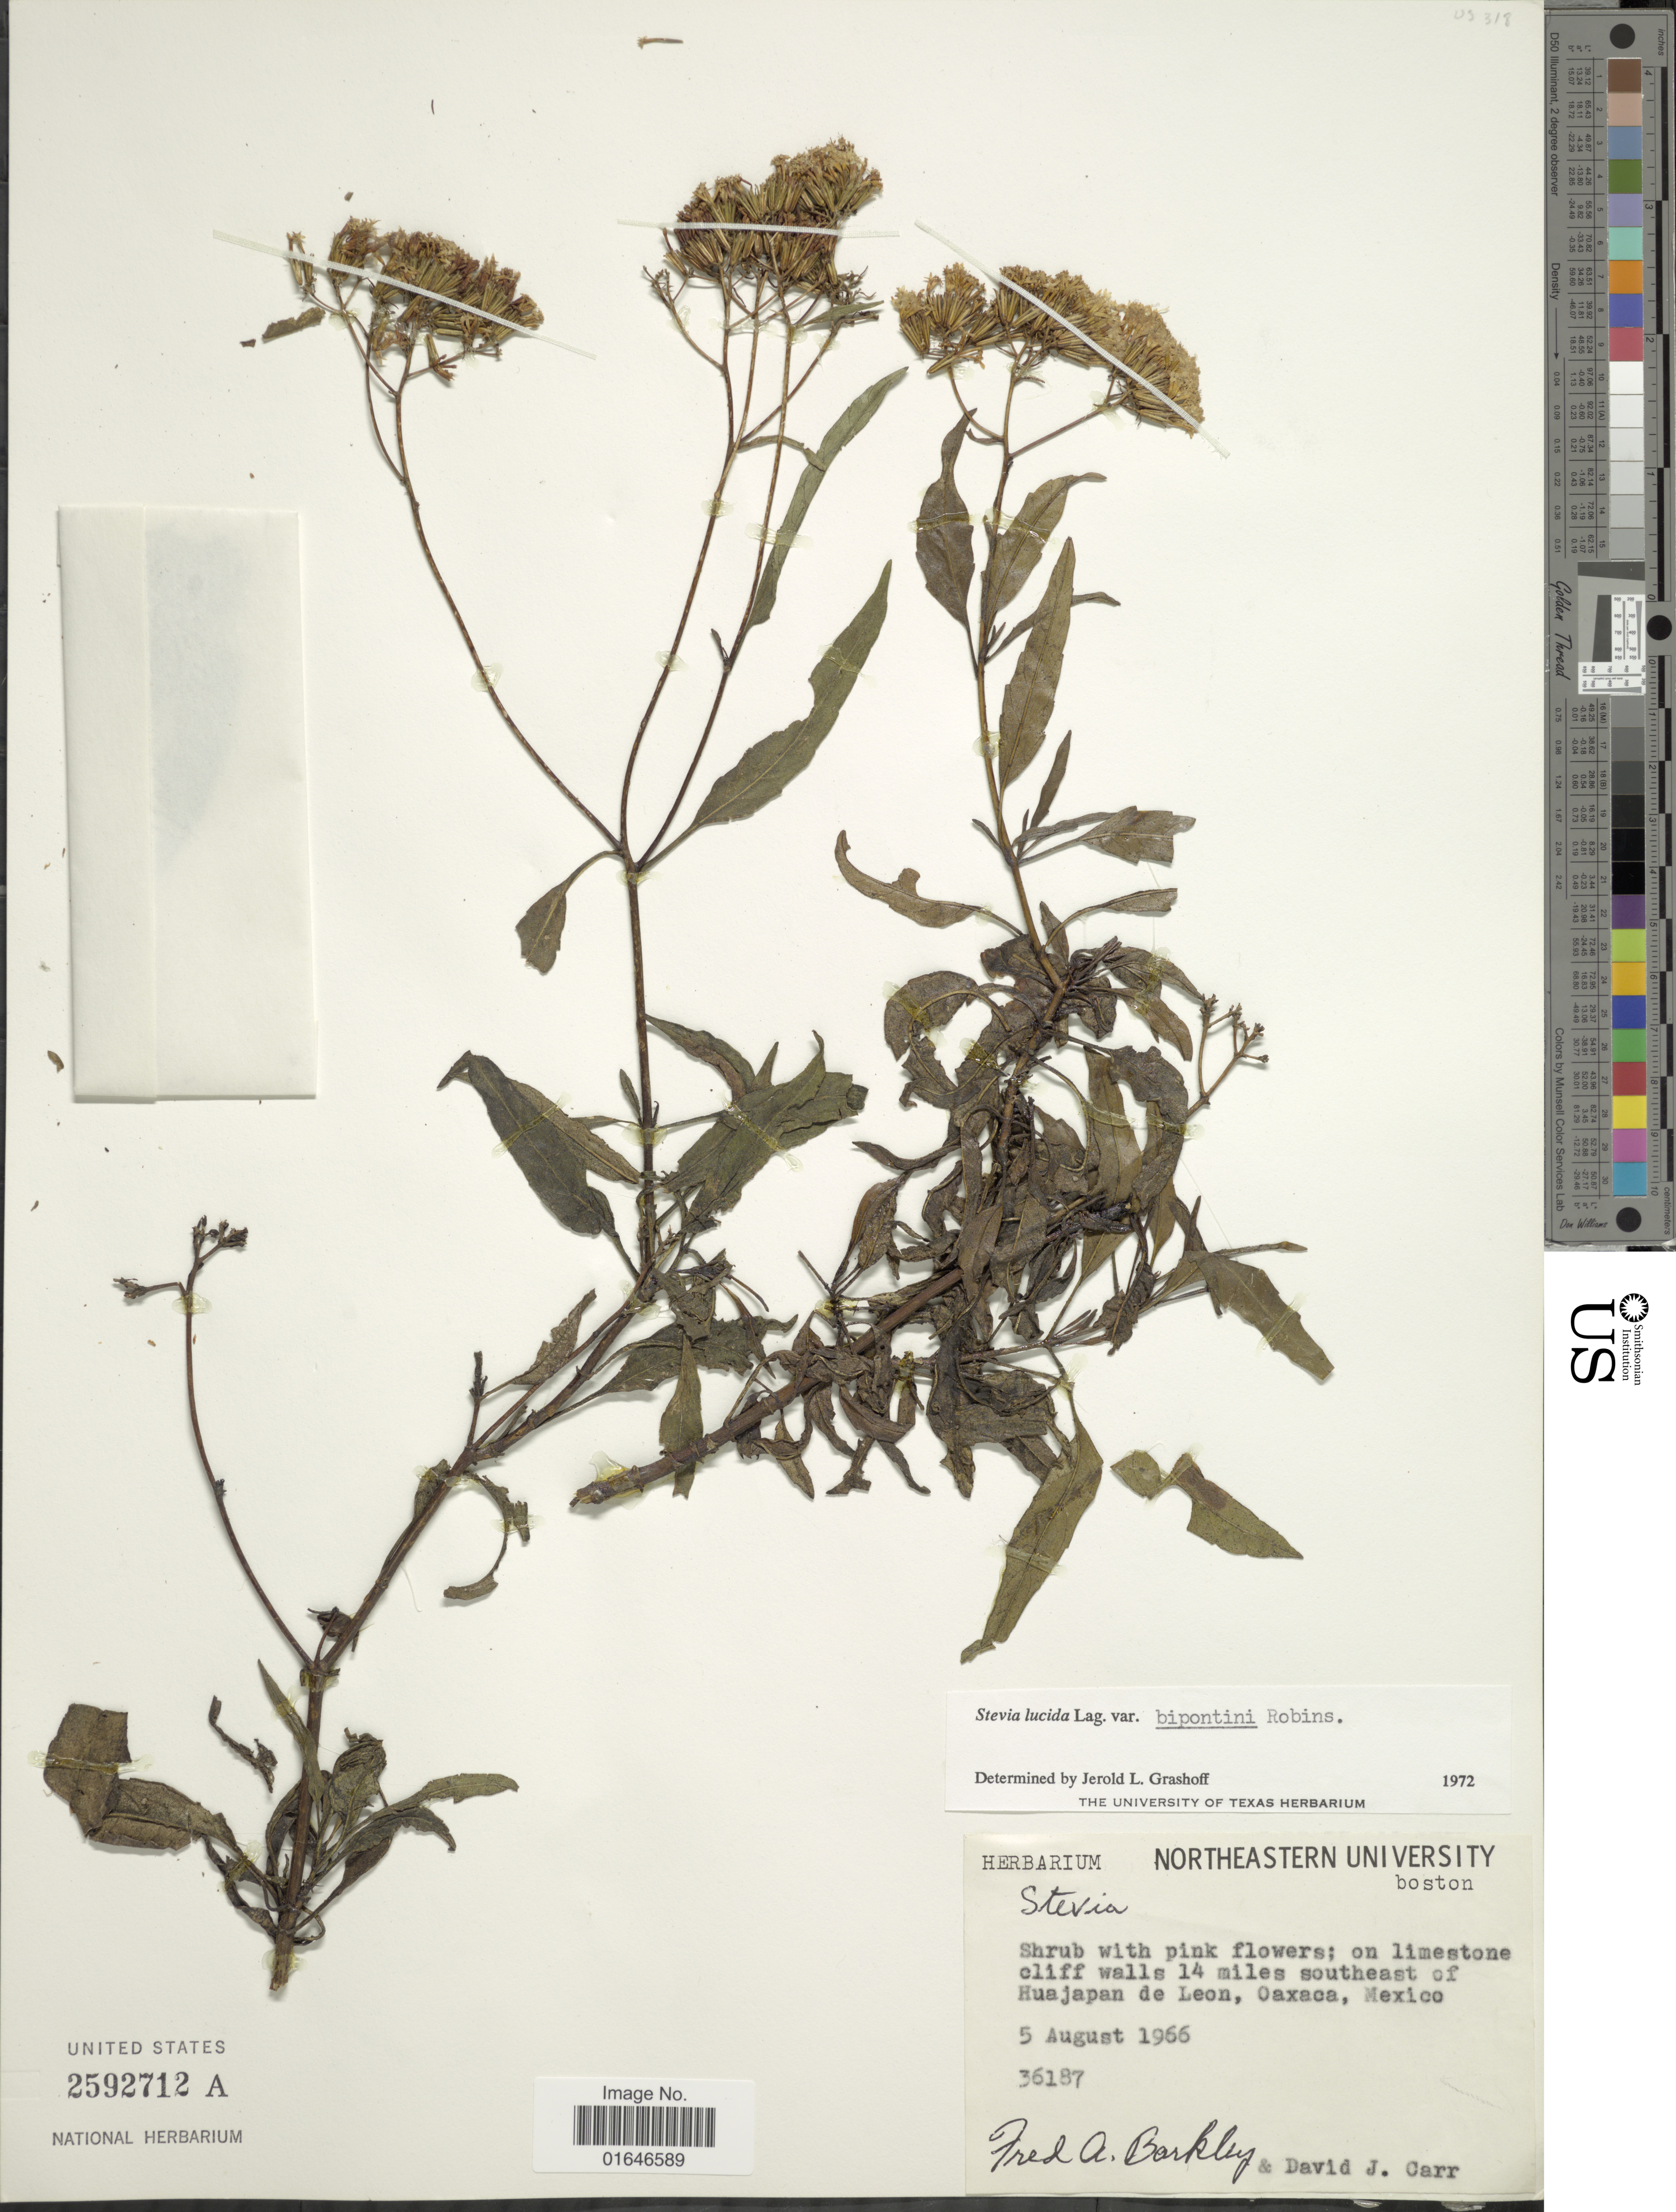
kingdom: Plantae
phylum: Tracheophyta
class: Magnoliopsida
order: Asterales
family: Asteraceae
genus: Stevia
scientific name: Stevia lucida var. bipontini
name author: B.L. Rob.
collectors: F. A. Barkley & D. J. Carr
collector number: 36187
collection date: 1966-08-05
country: Mexico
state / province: Oaxaca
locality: On Limestone cliff walls 14 miles southeast of Huajapan de Leon, Oaxaca, Mexico.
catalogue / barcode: US 2592712A